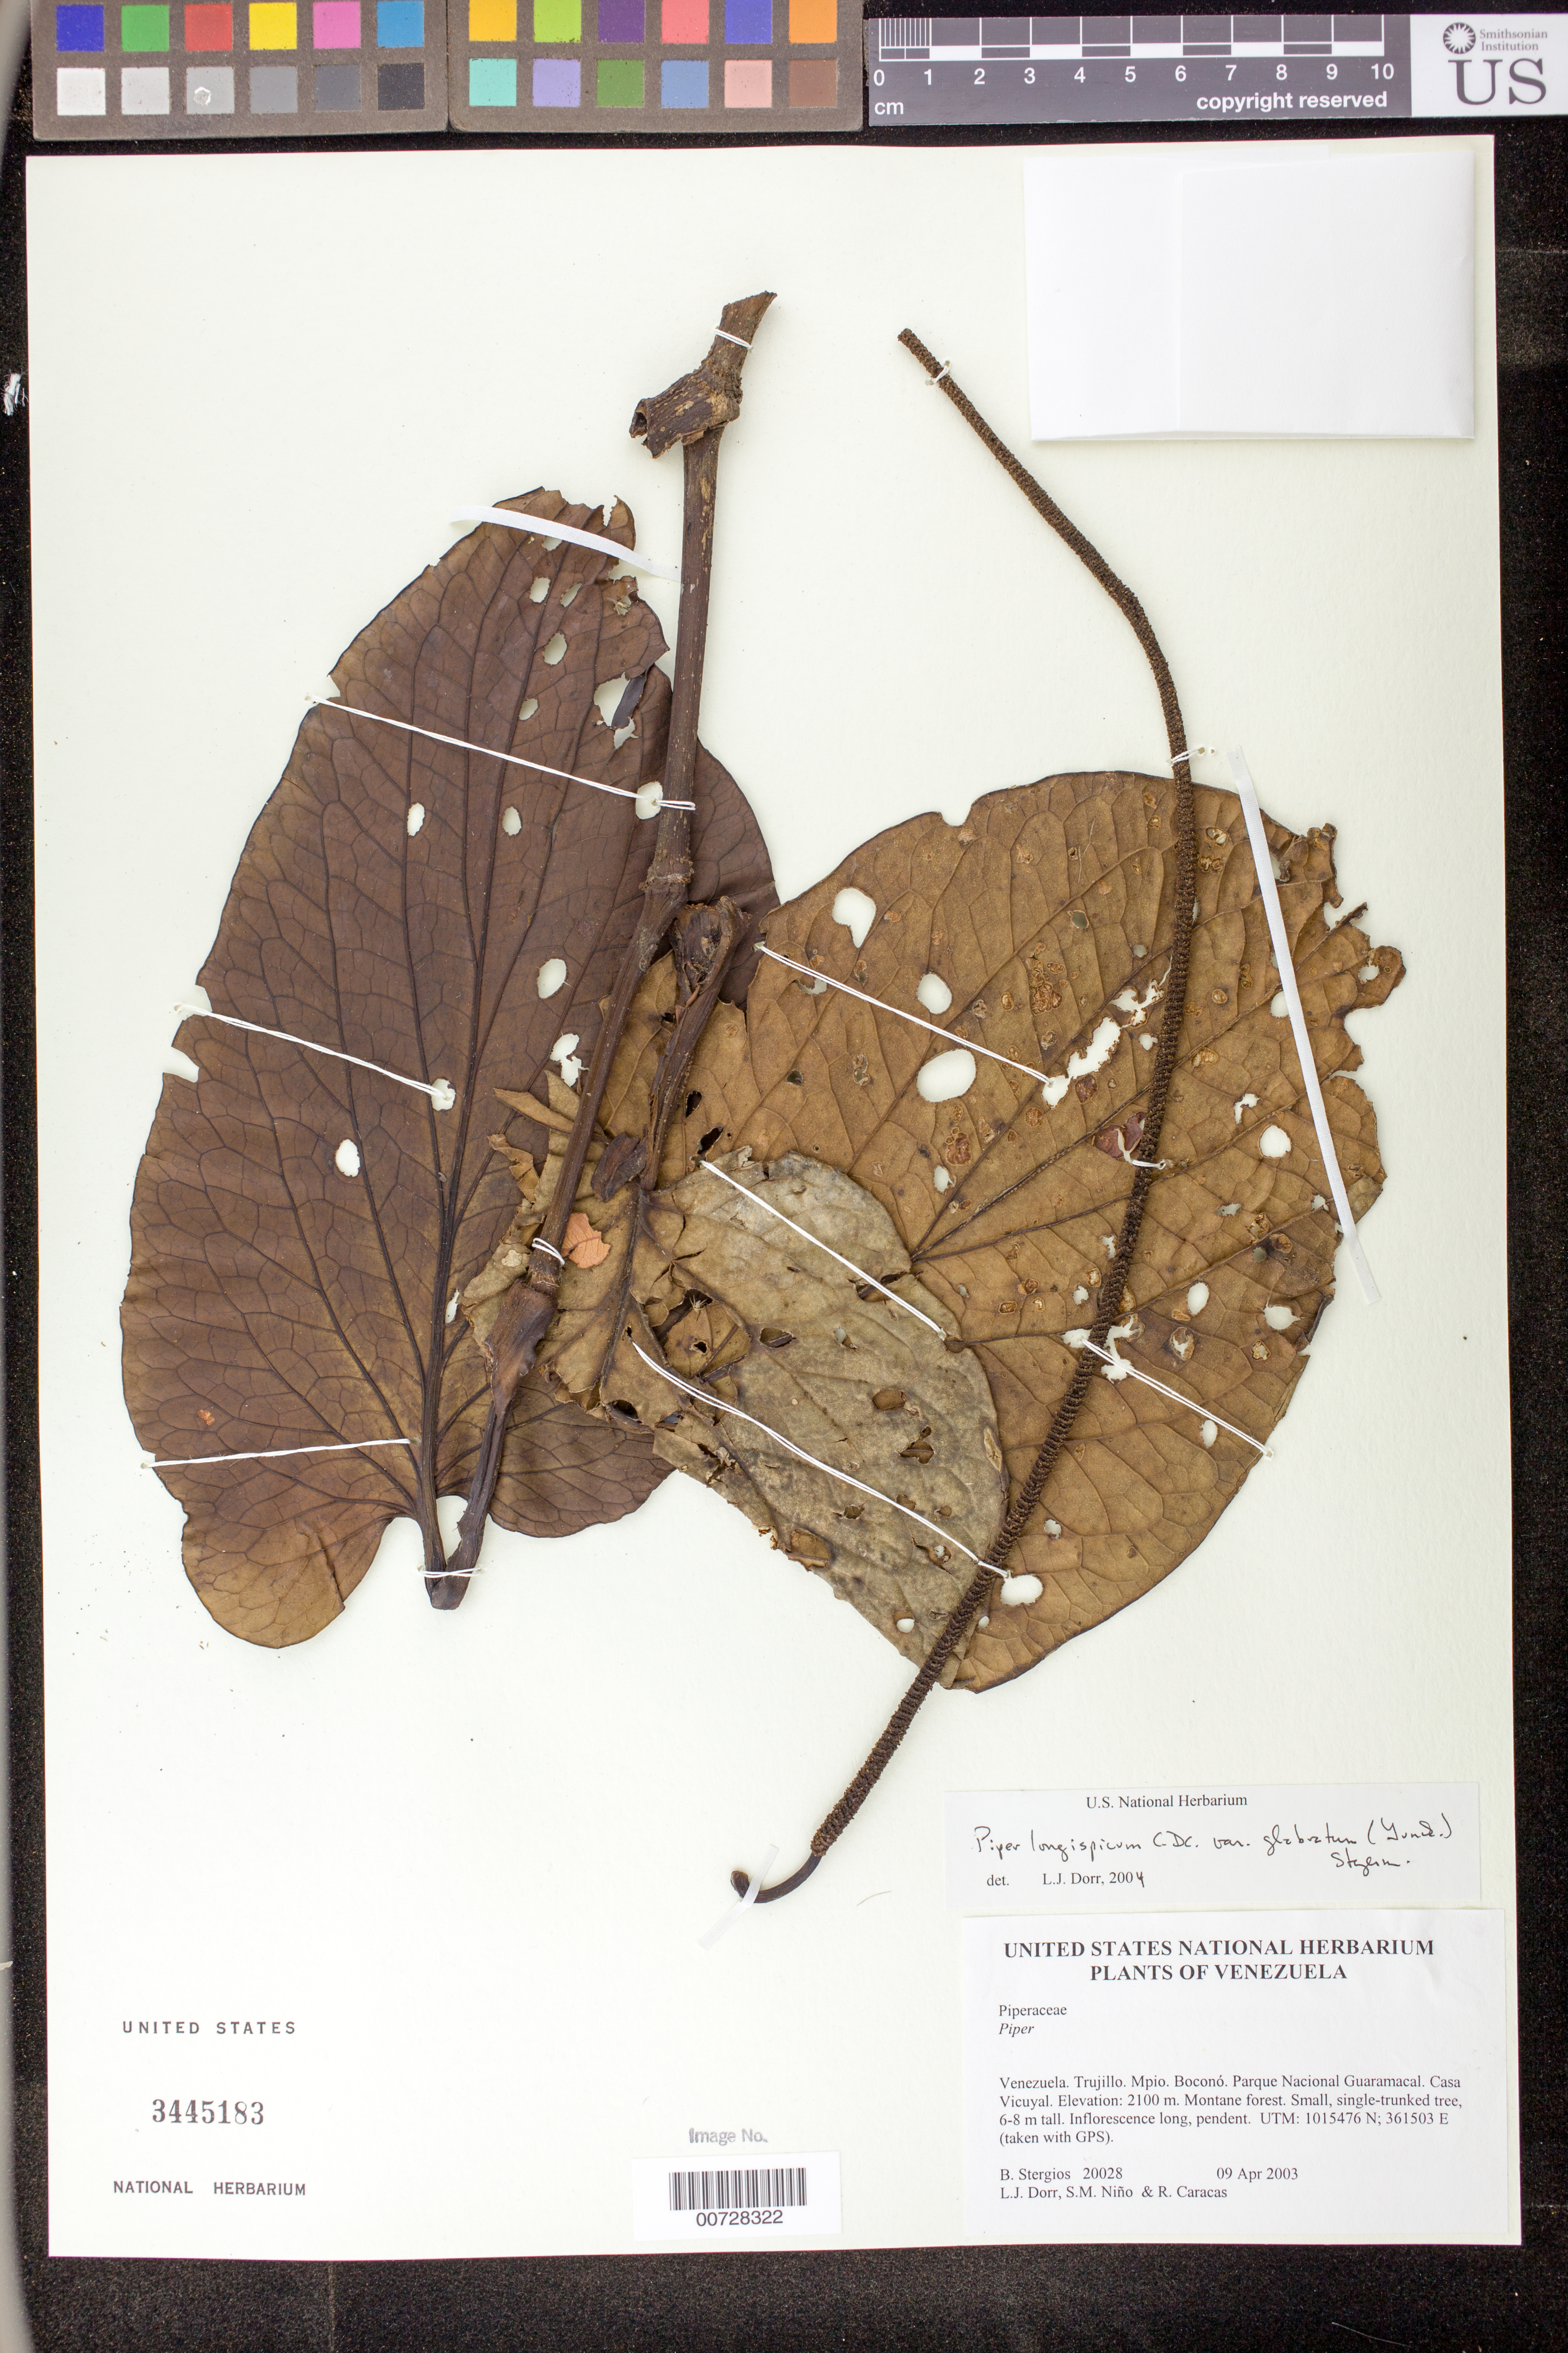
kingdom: Plantae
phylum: Tracheophyta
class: Magnoliopsida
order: Piperales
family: Piperaceae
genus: Piper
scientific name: Piper longispicum var. glabratum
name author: (Yunck.) Steyerm.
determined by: Dorr, L. J., (BOT), Smithsonian Institution - National Museum of Natural History (UNITED STATES)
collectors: B. G. Stergios, L. J. Dorr, S. M. Niño & R. Caracas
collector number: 20028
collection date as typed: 09 Apr 2003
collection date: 2003-04-09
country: Venezuela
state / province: Trujillo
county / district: Boconó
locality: Parque Nacional Guaramacal. Casa Vicuyal.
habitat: Montane forest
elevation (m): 2100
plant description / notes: PORT, US, VEN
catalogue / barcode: US 3445183